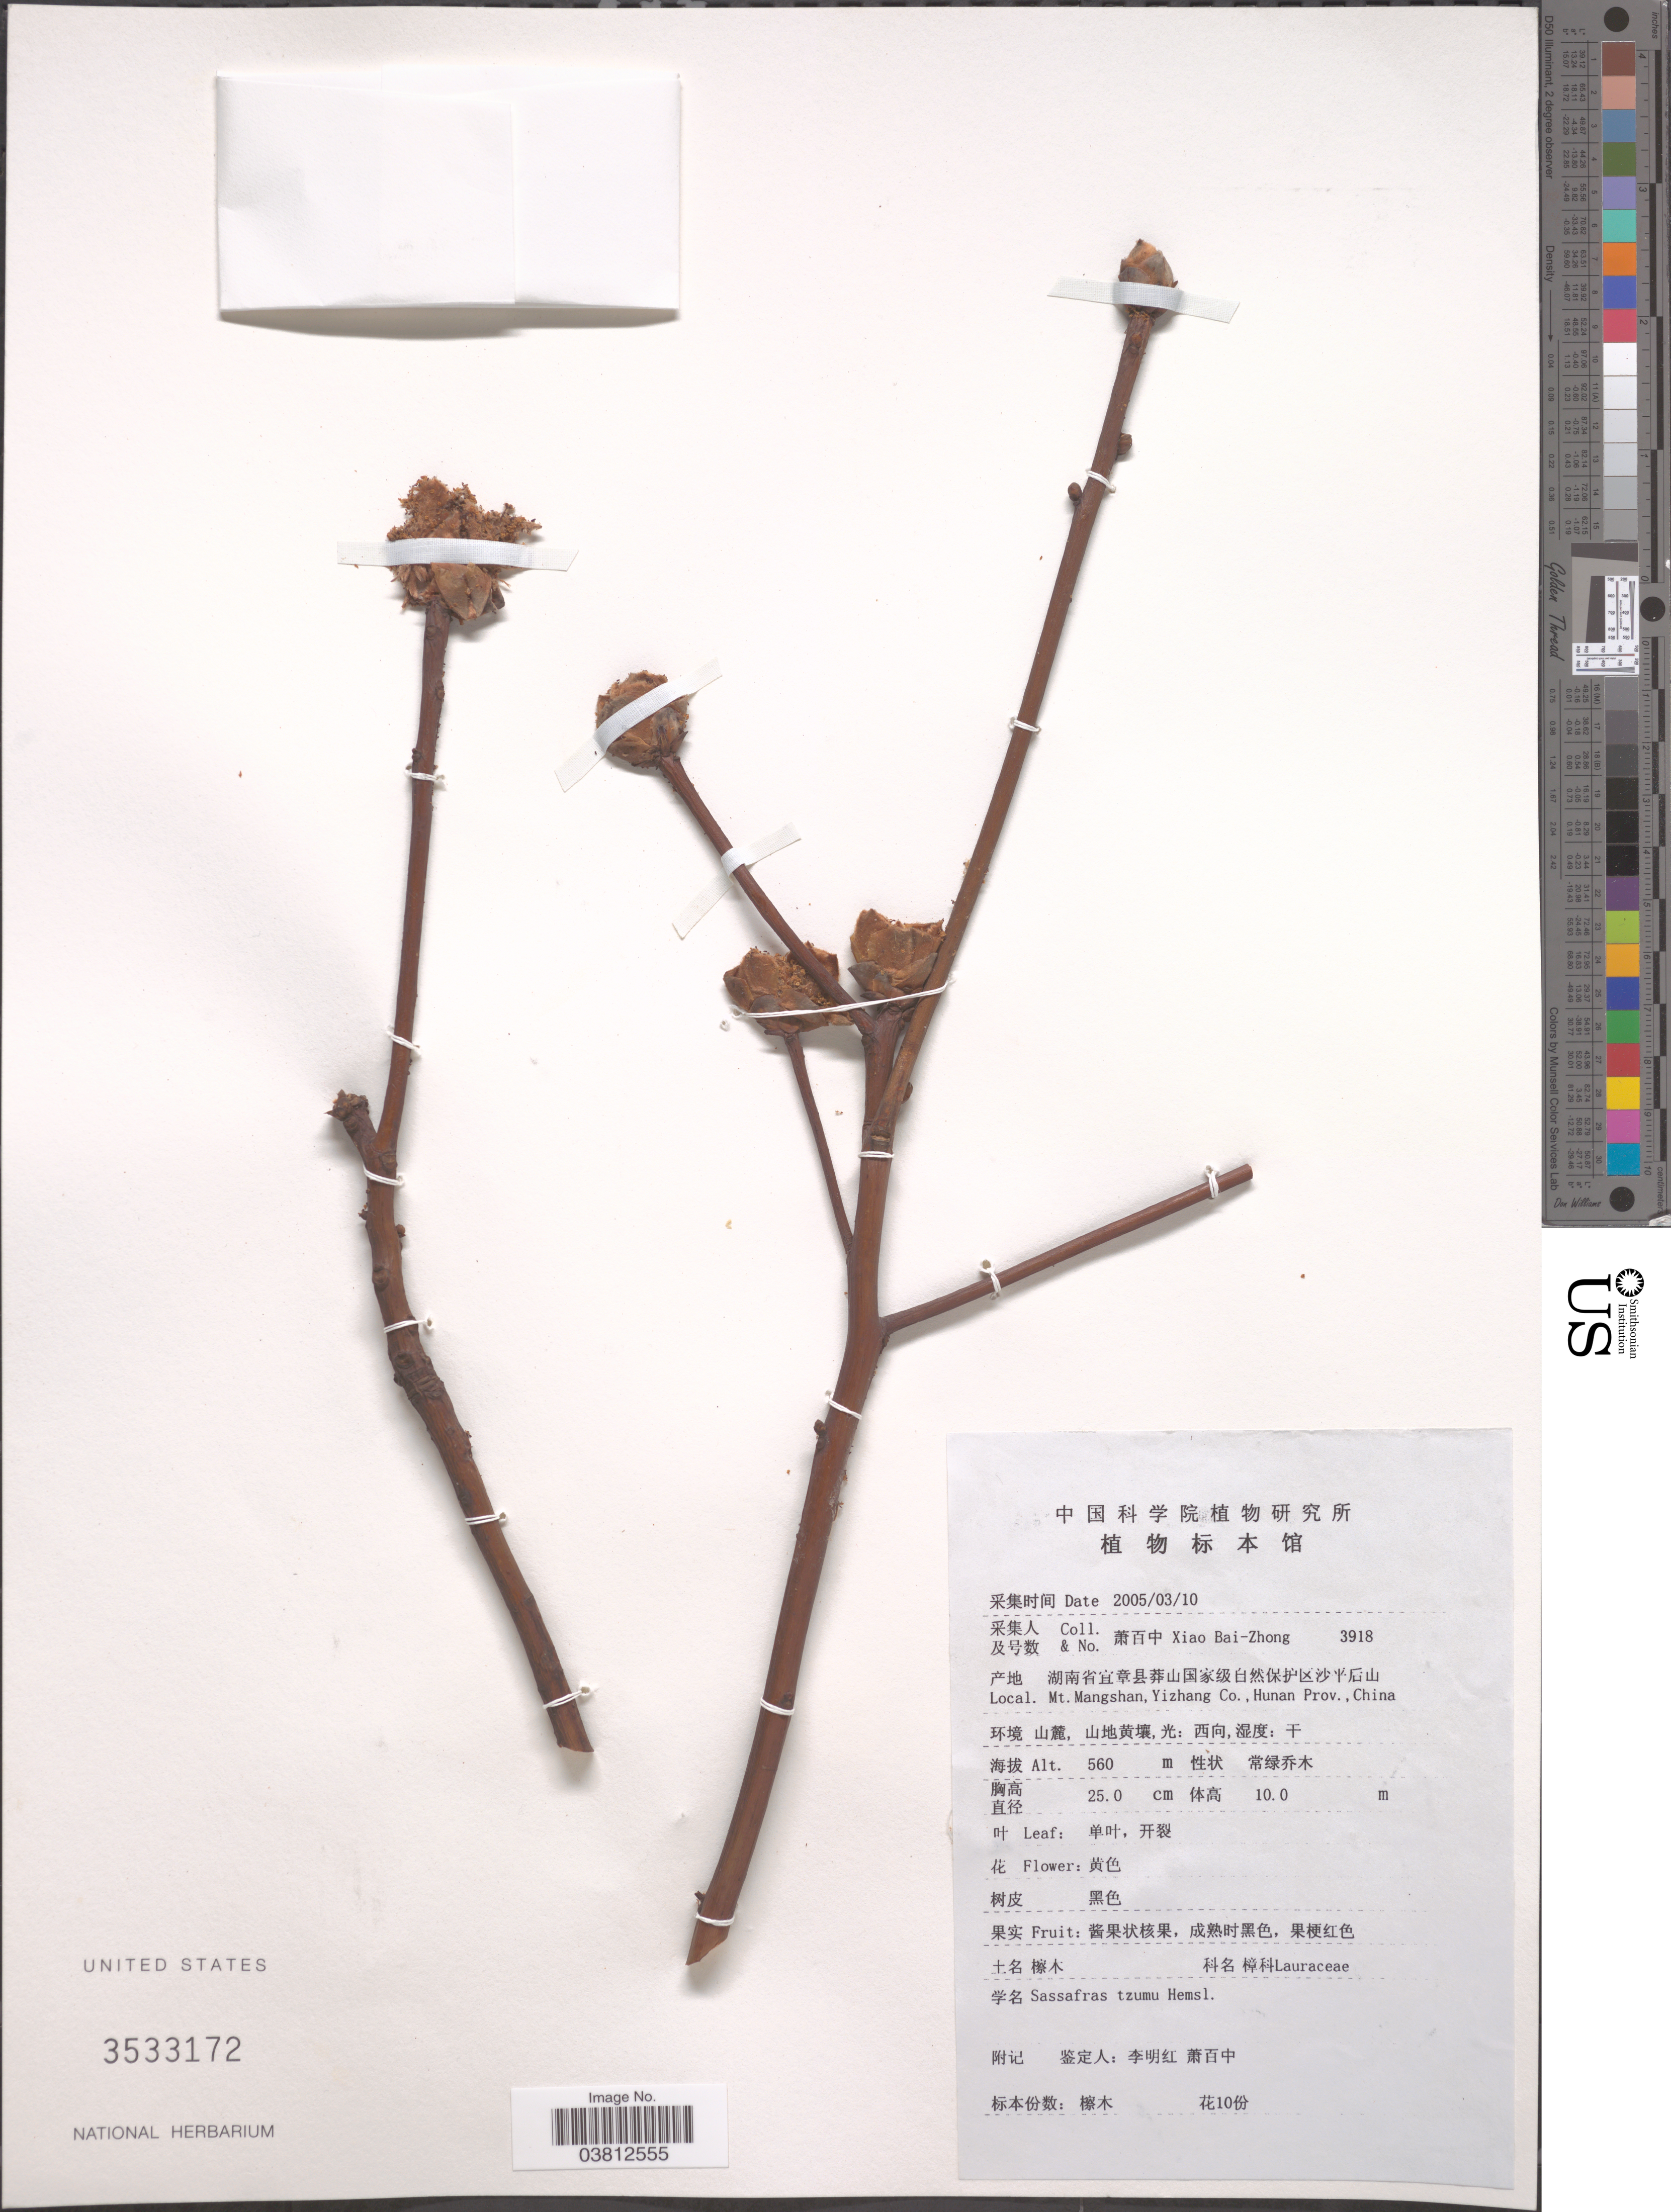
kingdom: Plantae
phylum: Tracheophyta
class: Magnoliopsida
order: Laurales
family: Lauraceae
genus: Sassafras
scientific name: Sassafras tzumu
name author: (Hemsl.) Hemsl.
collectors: B. Z. Xiao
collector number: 3918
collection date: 2005-03-10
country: China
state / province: Hunan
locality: Mt. Mangshan, Yizhang Co.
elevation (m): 560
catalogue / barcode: US 3533172